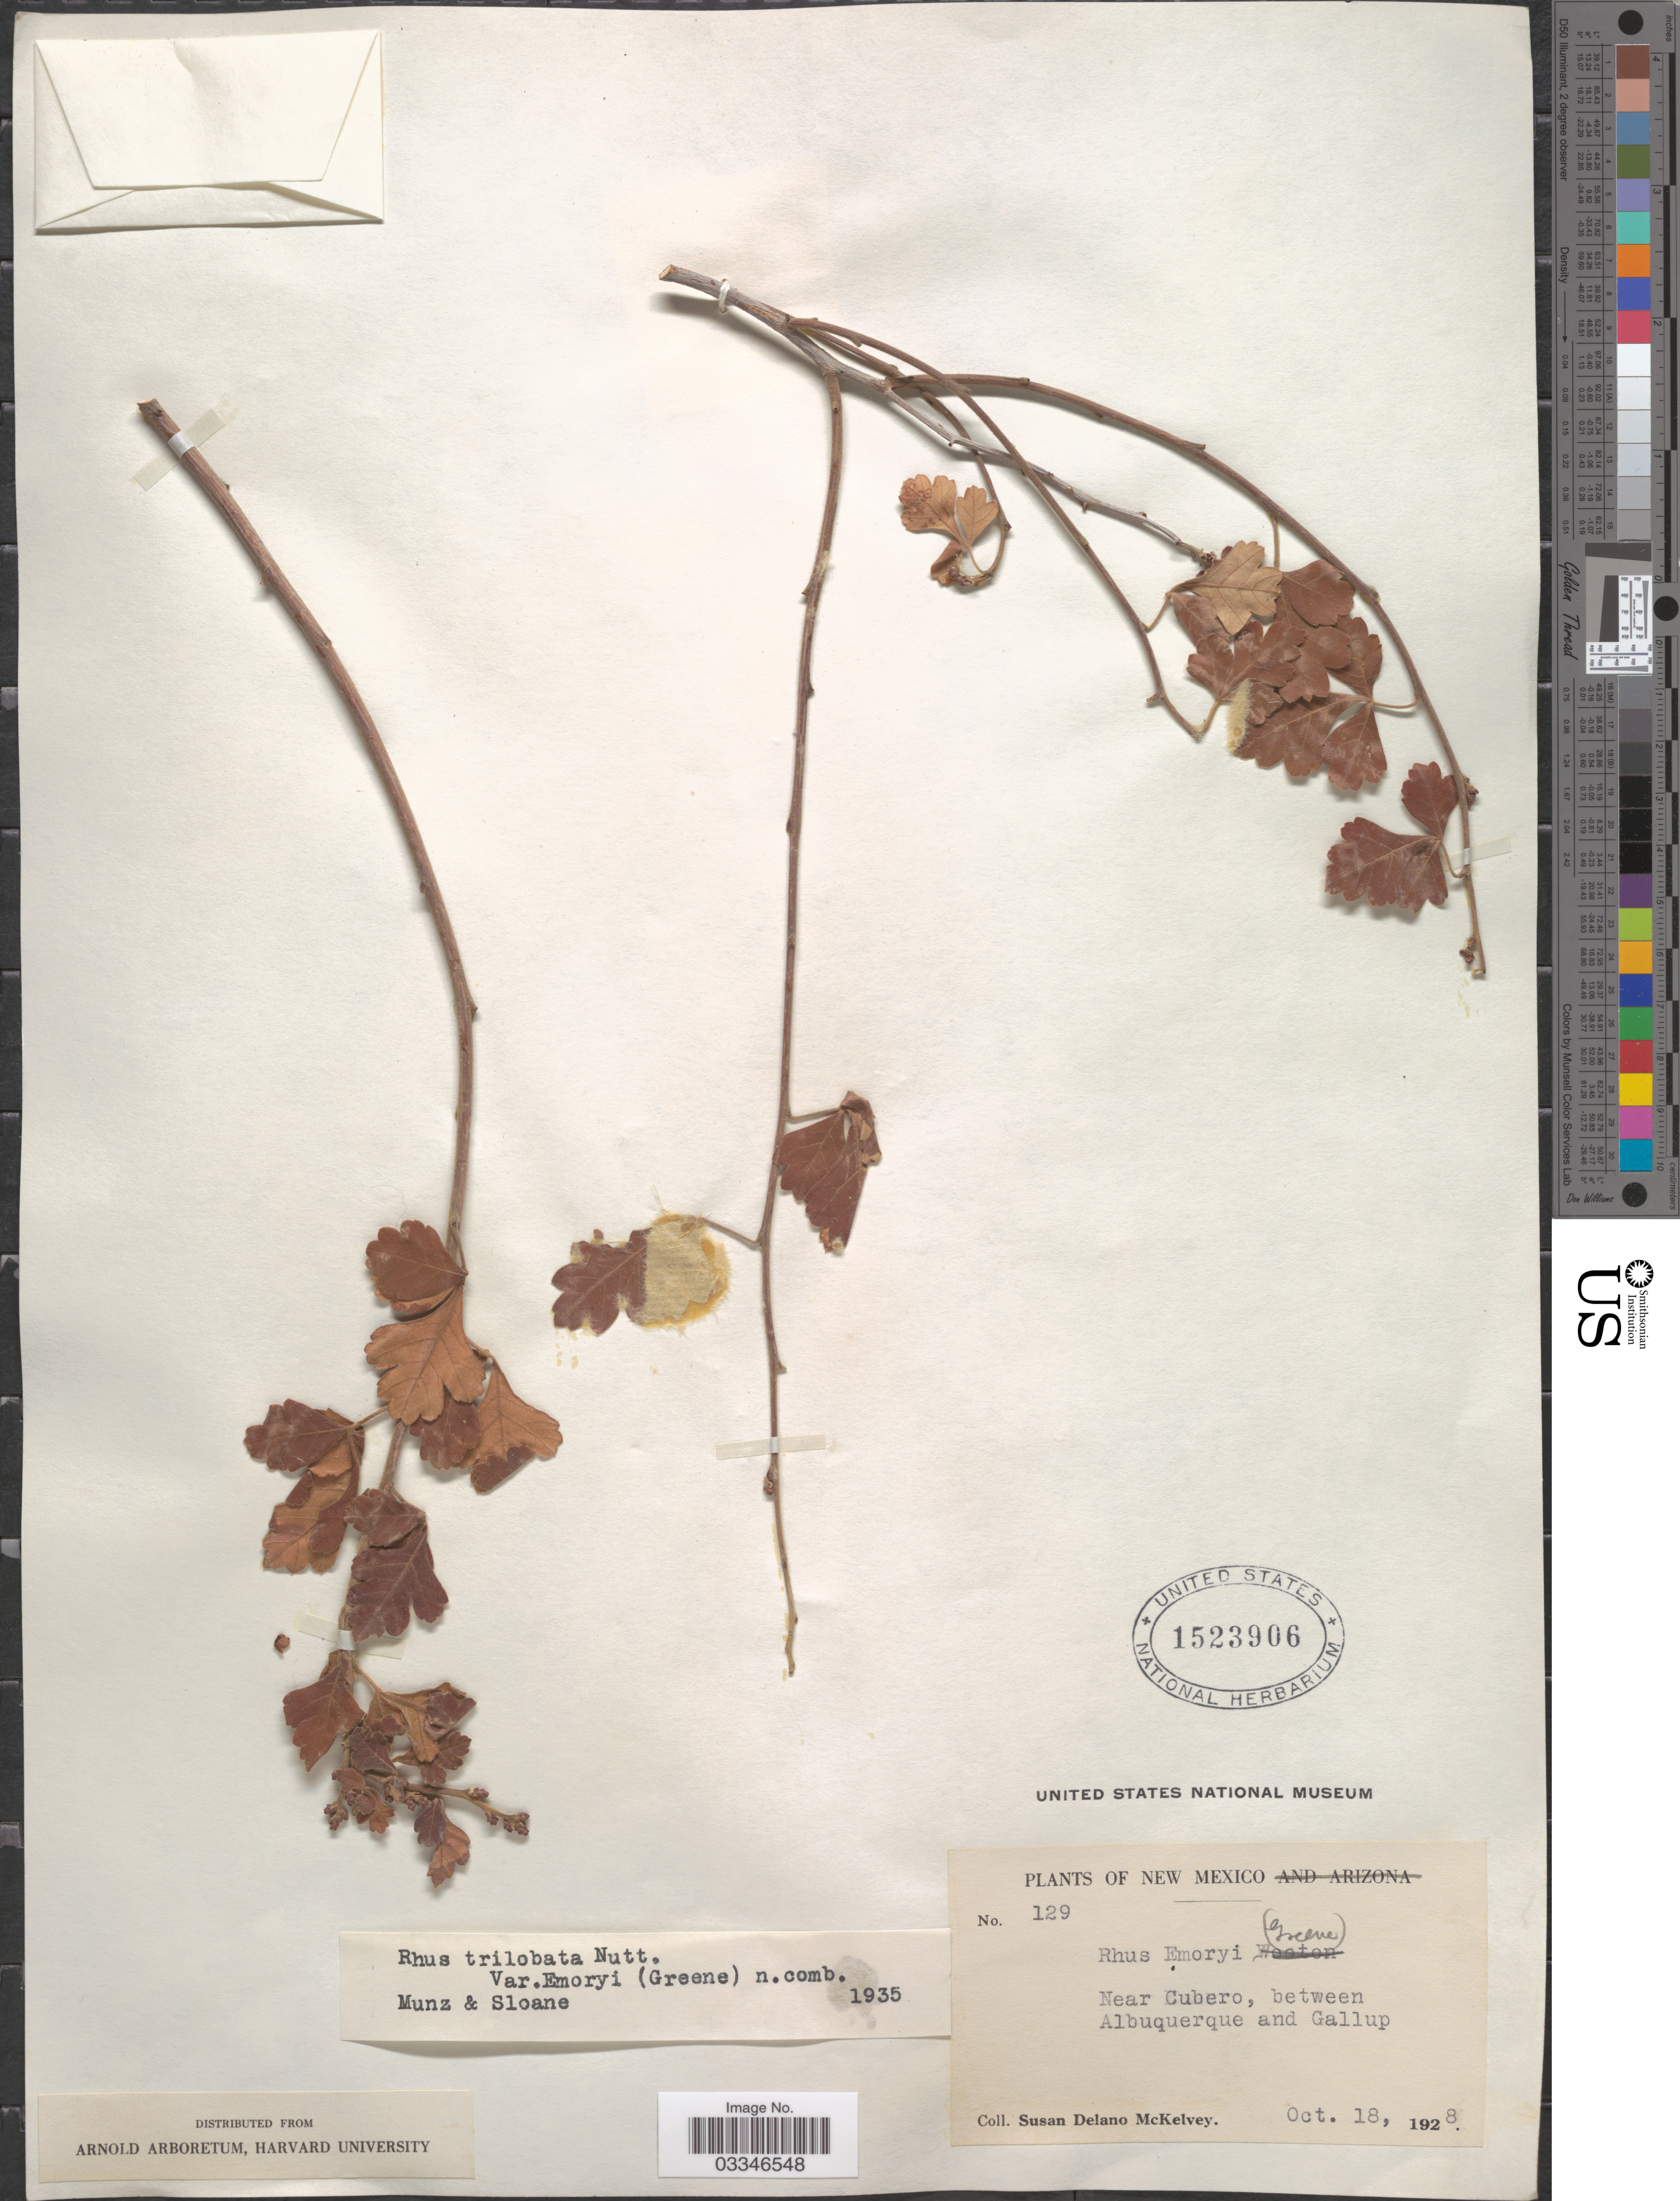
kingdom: Plantae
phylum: Tracheophyta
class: Magnoliopsida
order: Sapindales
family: Anacardiaceae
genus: Rhus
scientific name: Rhus trilobata var. pilosissima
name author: Engl.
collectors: S. A. McKelvey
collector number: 129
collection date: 1928-10-18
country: United States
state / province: New Mexico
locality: Near Cubero, between Albuquerque and Gallup.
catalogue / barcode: US 1523906